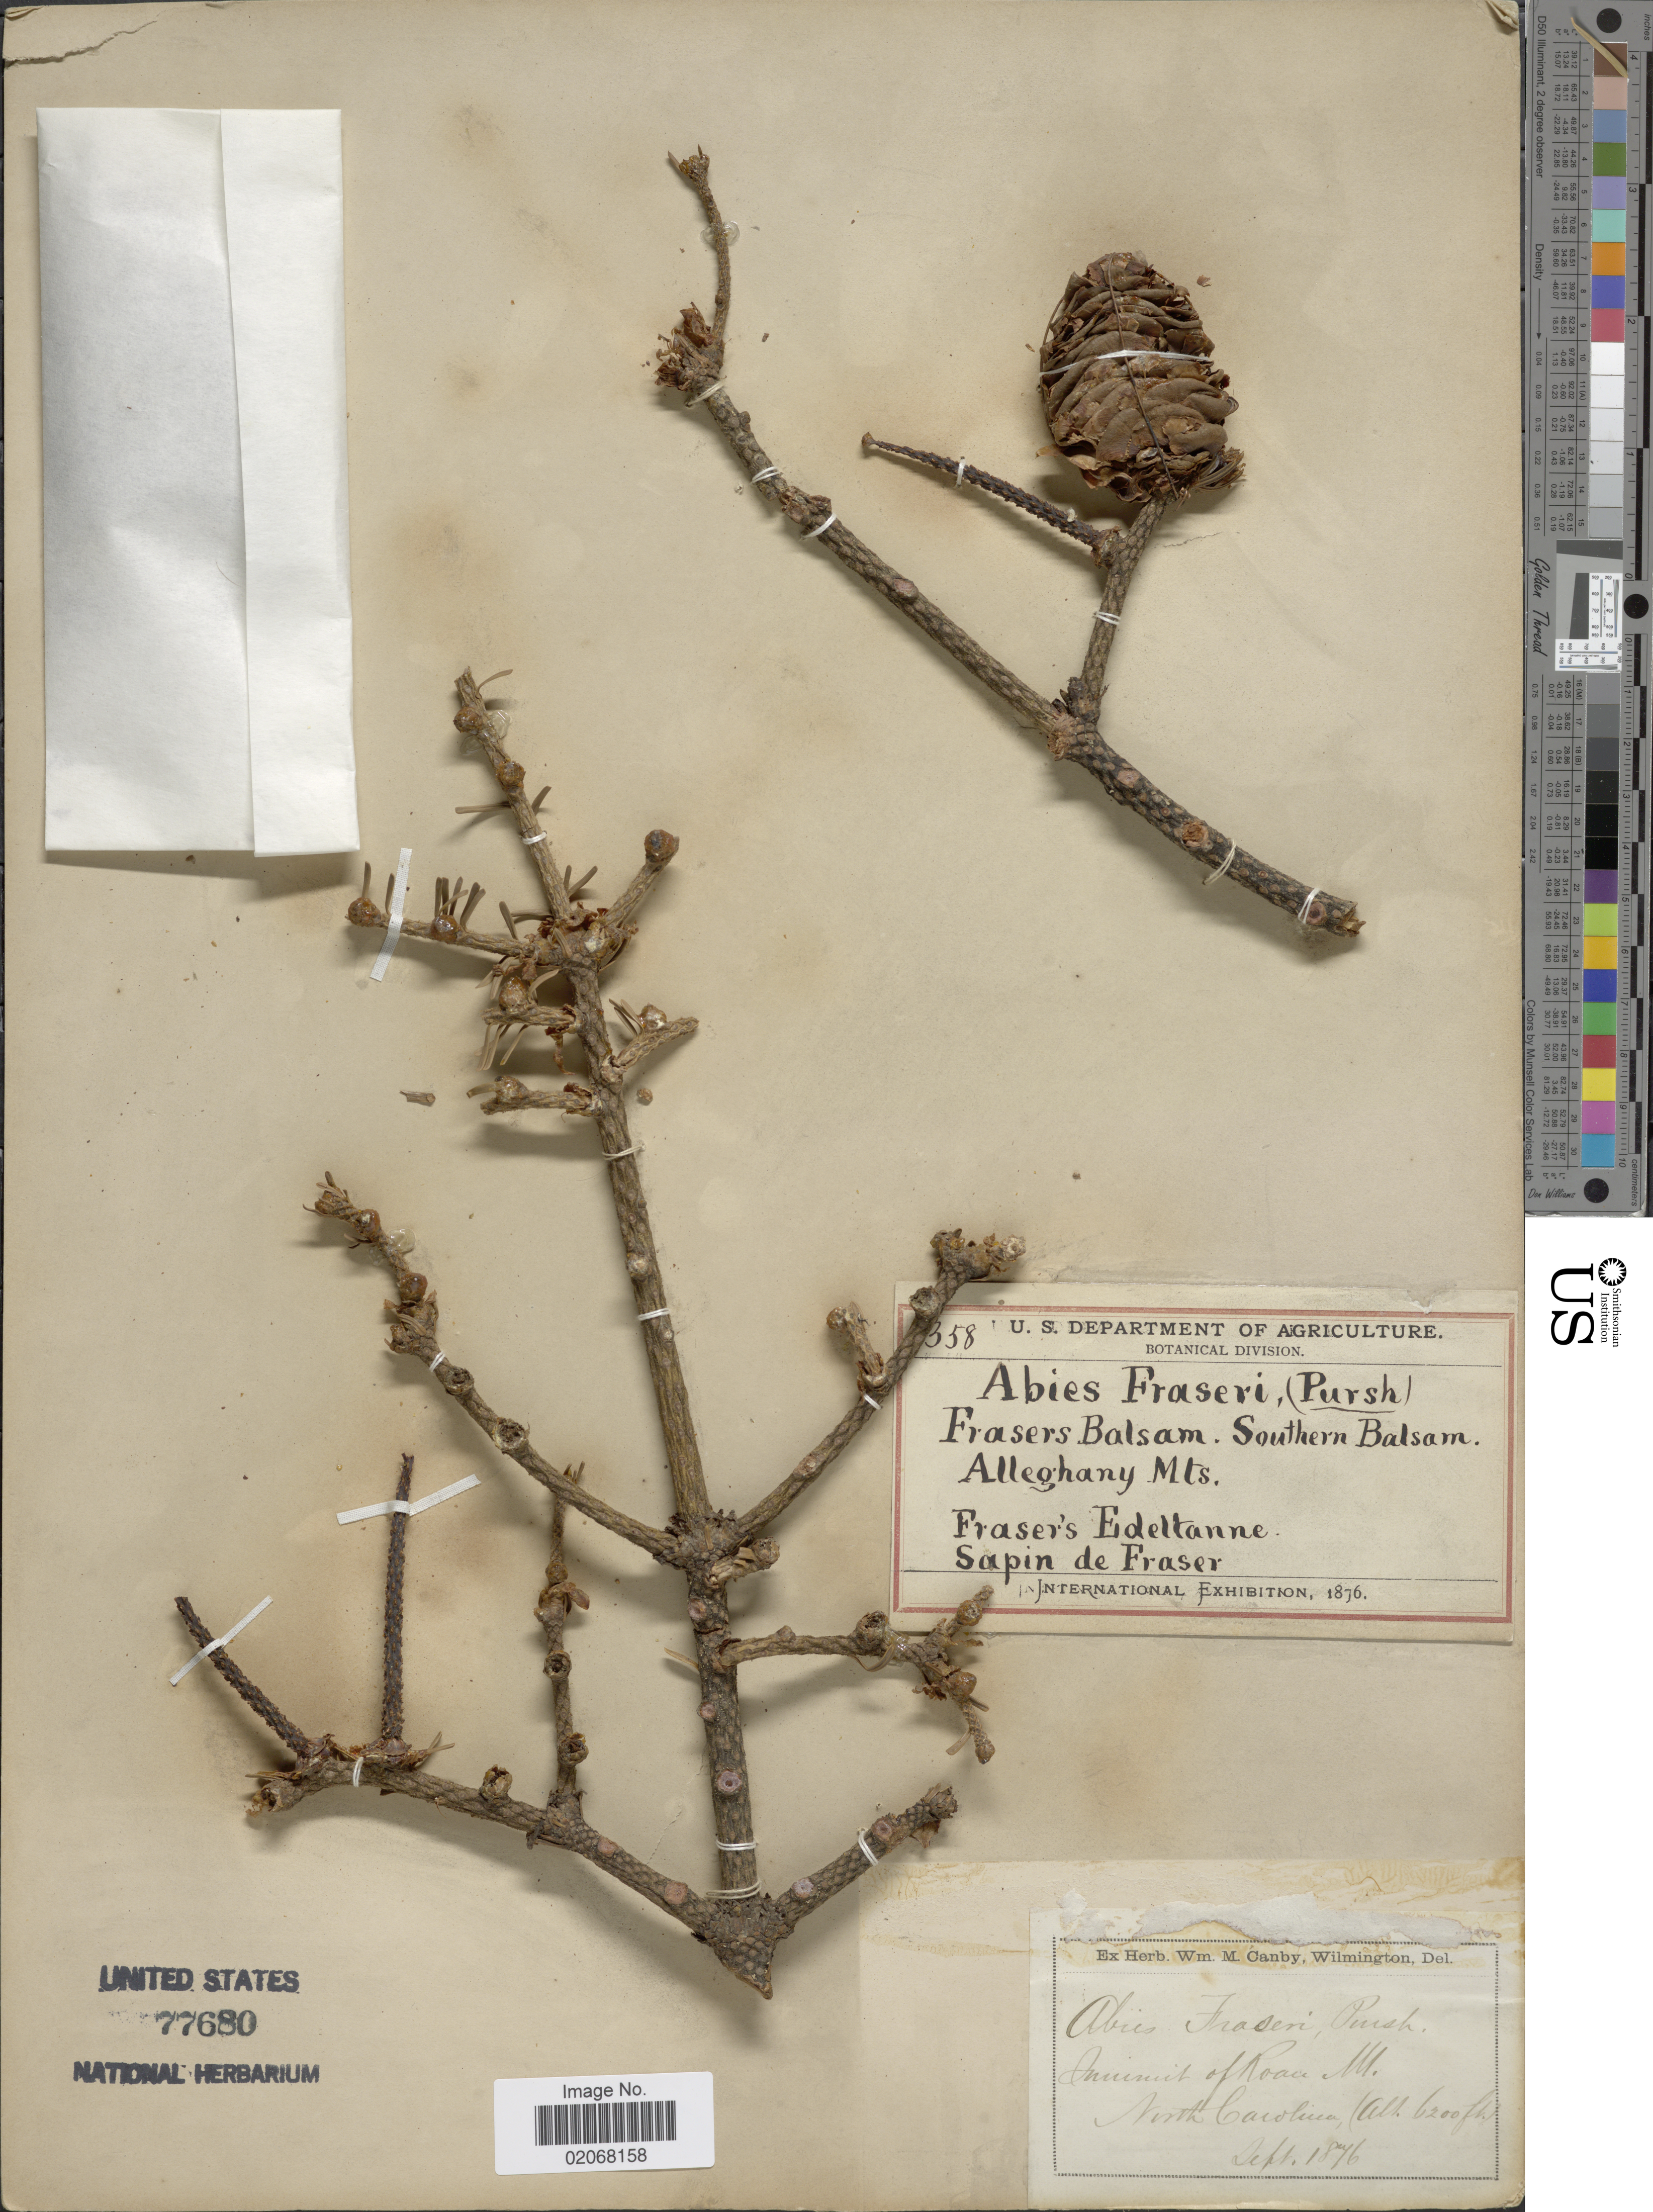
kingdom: Plantae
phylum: Tracheophyta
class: Pinopsida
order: Pinales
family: Pinaceae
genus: Abies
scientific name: Abies fraseri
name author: (Pursh) Poir.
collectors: U.S. Department of Agriculture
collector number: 358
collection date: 1876-09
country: United States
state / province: North Carolina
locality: Frasers Balsam, Southern Balsam, Alleghany Mts, summit of Roan Mt, Fraser's Edeltanne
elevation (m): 1890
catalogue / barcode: US 77680